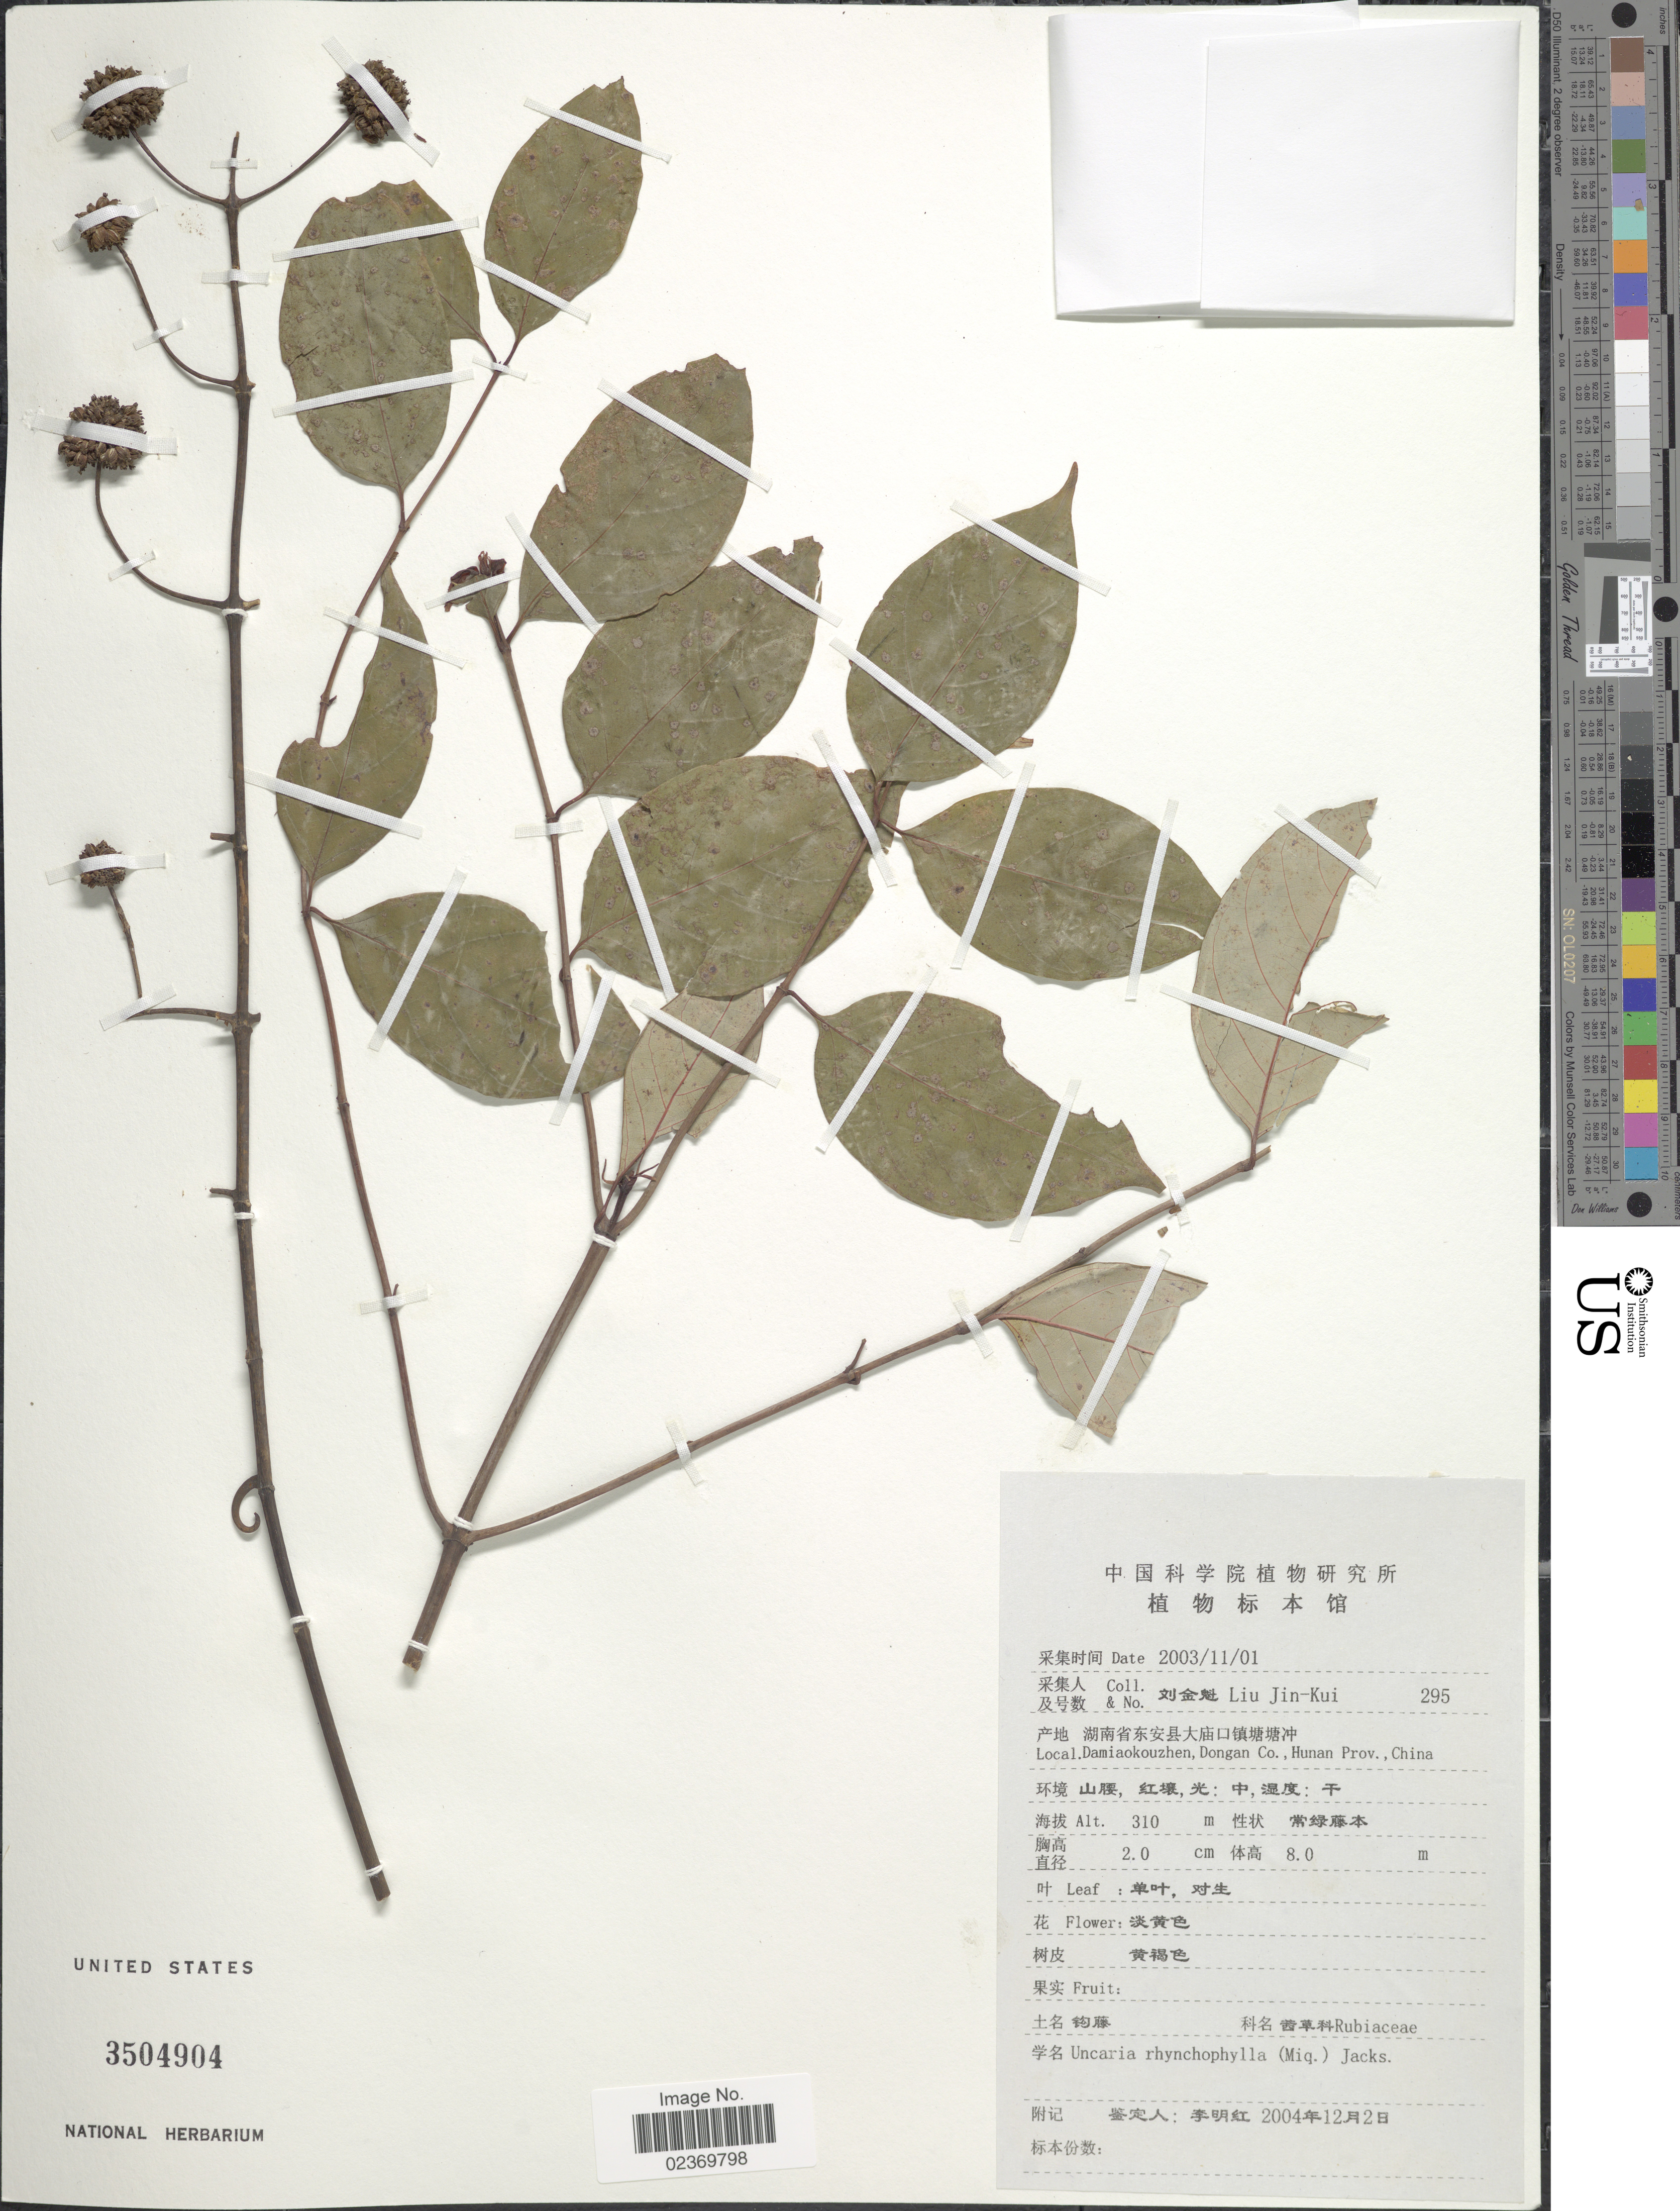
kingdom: Plantae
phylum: Tracheophyta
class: Magnoliopsida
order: Gentianales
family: Rubiaceae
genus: Uncaria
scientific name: Uncaria rhynchophylla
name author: (Miq.) Miq. ex Havil.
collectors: Liu Jin-Kui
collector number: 295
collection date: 2003-11-01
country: China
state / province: Hunan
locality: Damiaokouzhen, Dongan Co., Hunan Prov.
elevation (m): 310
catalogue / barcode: US 3504904